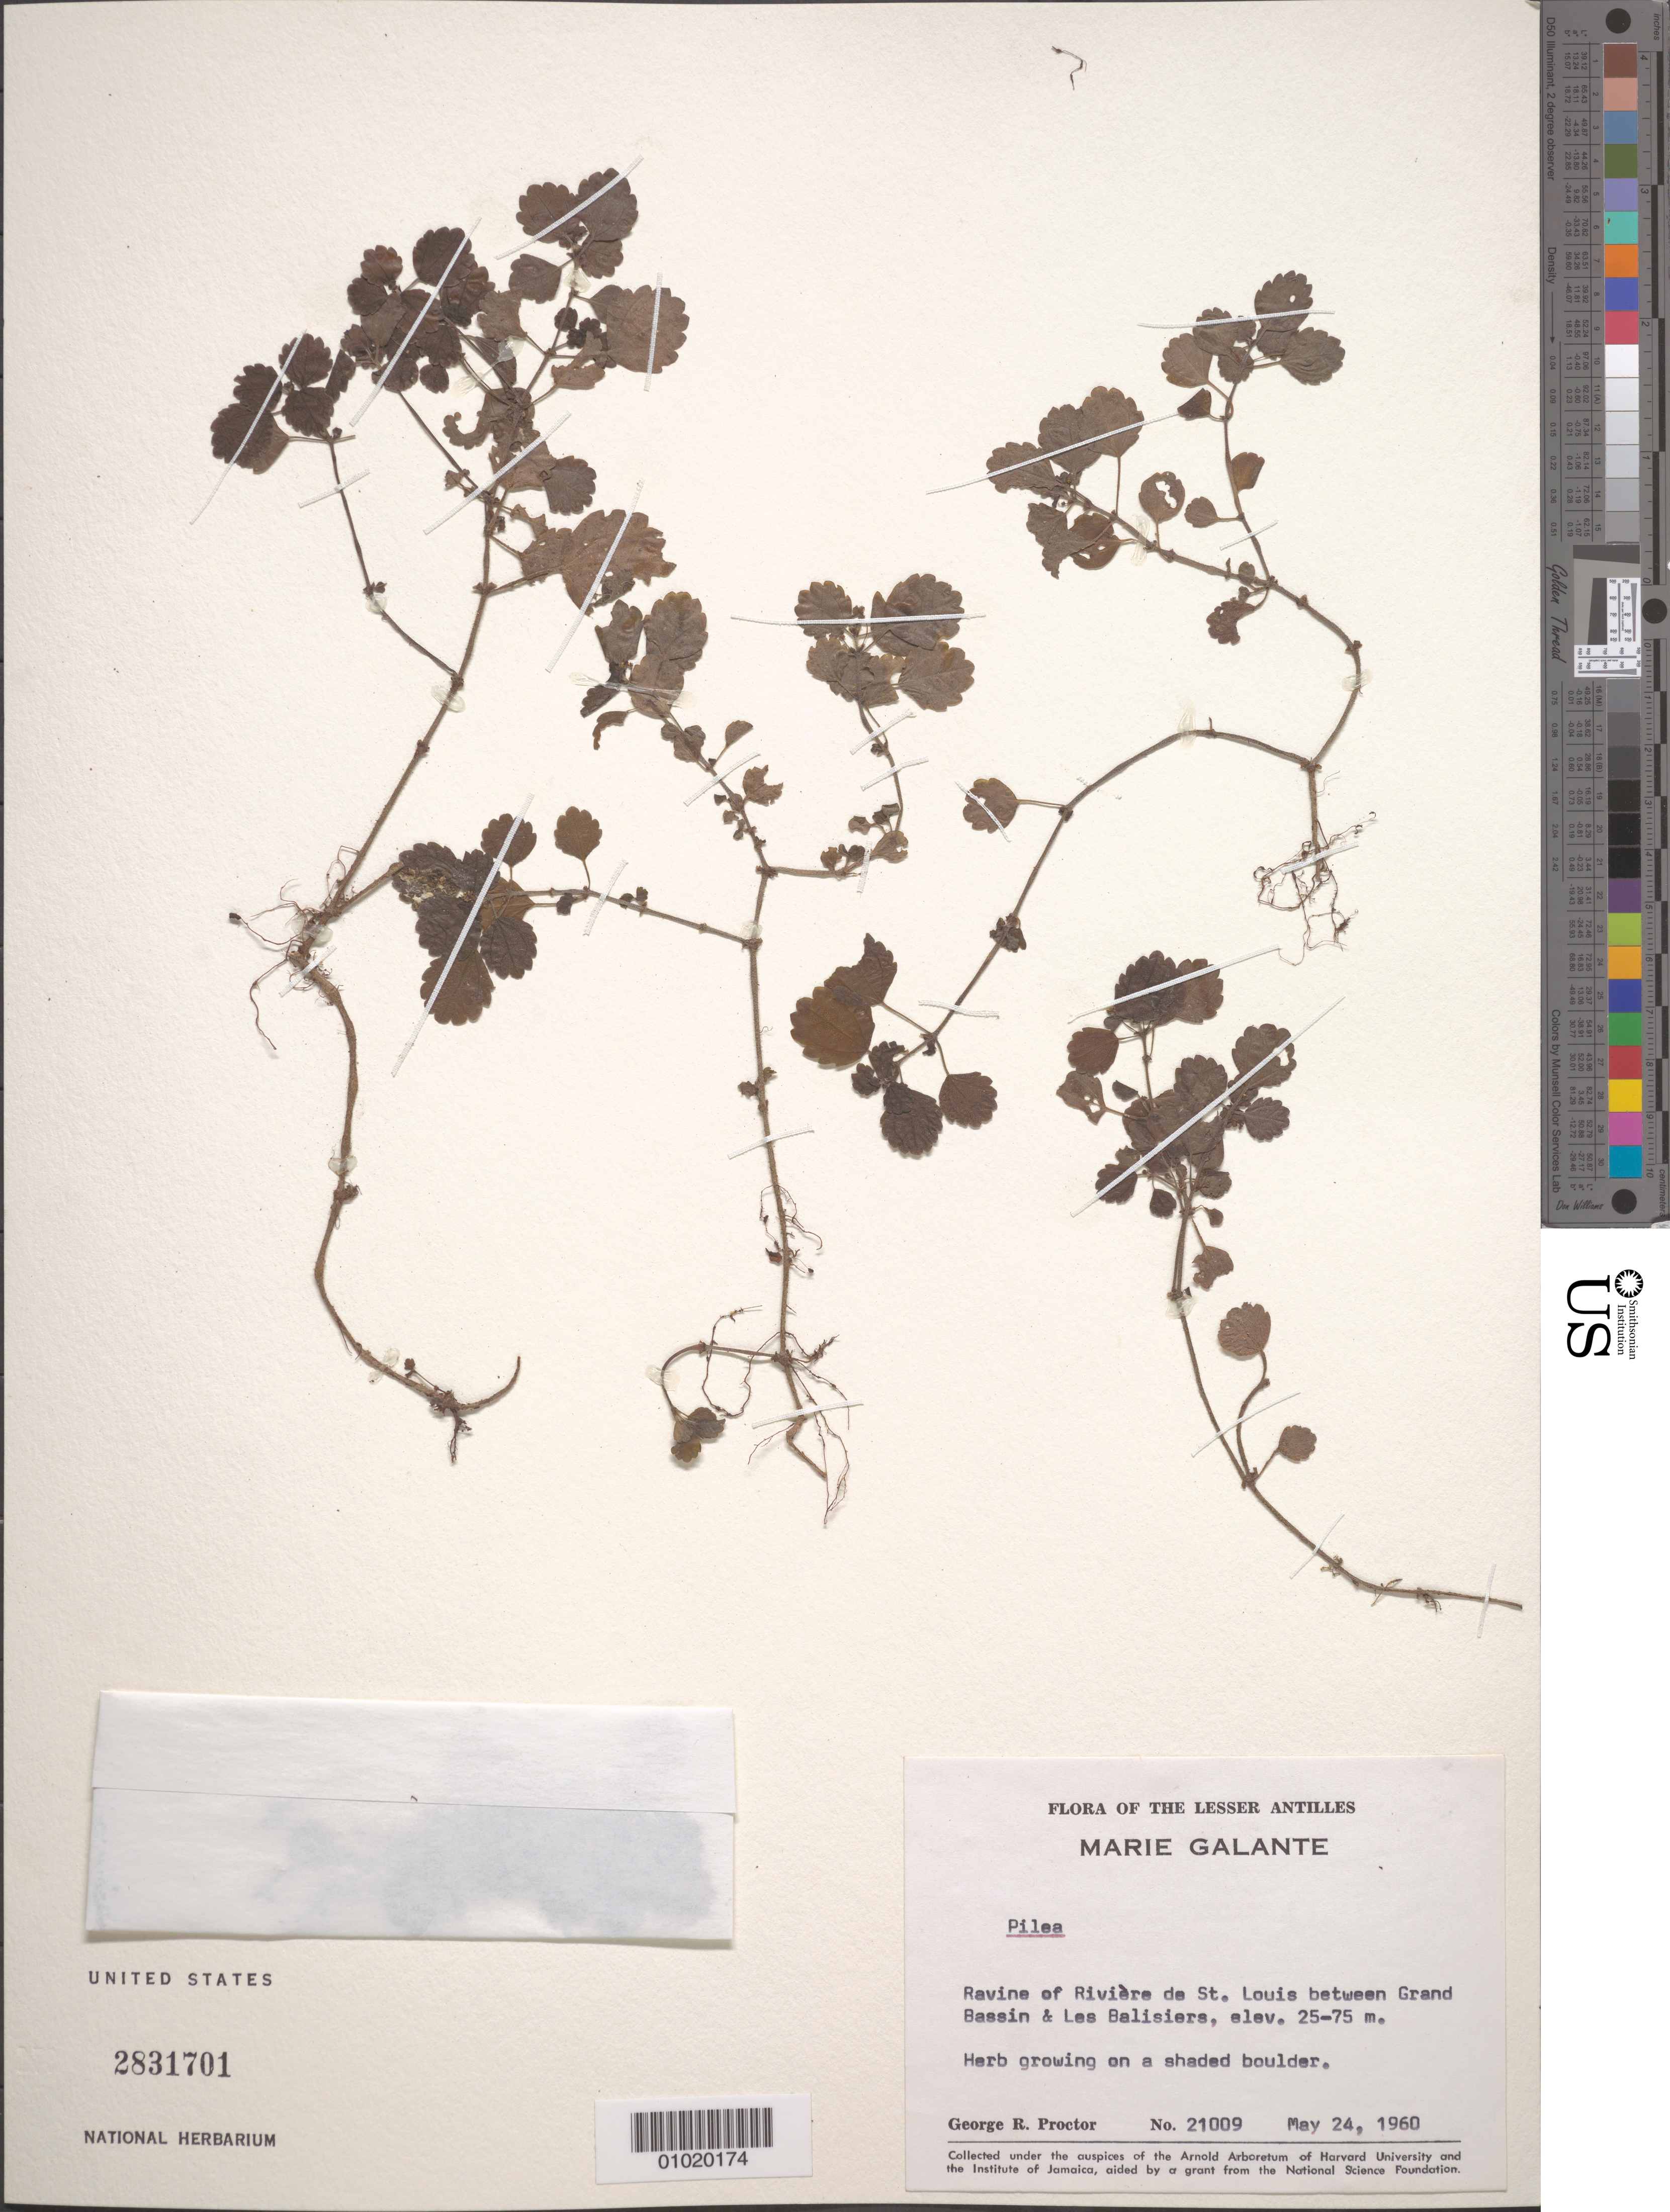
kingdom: Plantae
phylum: Tracheophyta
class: Magnoliopsida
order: Rosales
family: Urticaceae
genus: Pilea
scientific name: Pilea sp.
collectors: G. R. Proctor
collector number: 21009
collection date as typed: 24 May 1960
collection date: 1960-05-24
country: Guadeloupe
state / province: Les Balisiers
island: Marie Galante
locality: Ravine of Riviere de St. Louis between Grand Bassin & Les Belisiers.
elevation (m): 25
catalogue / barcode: US 2831701